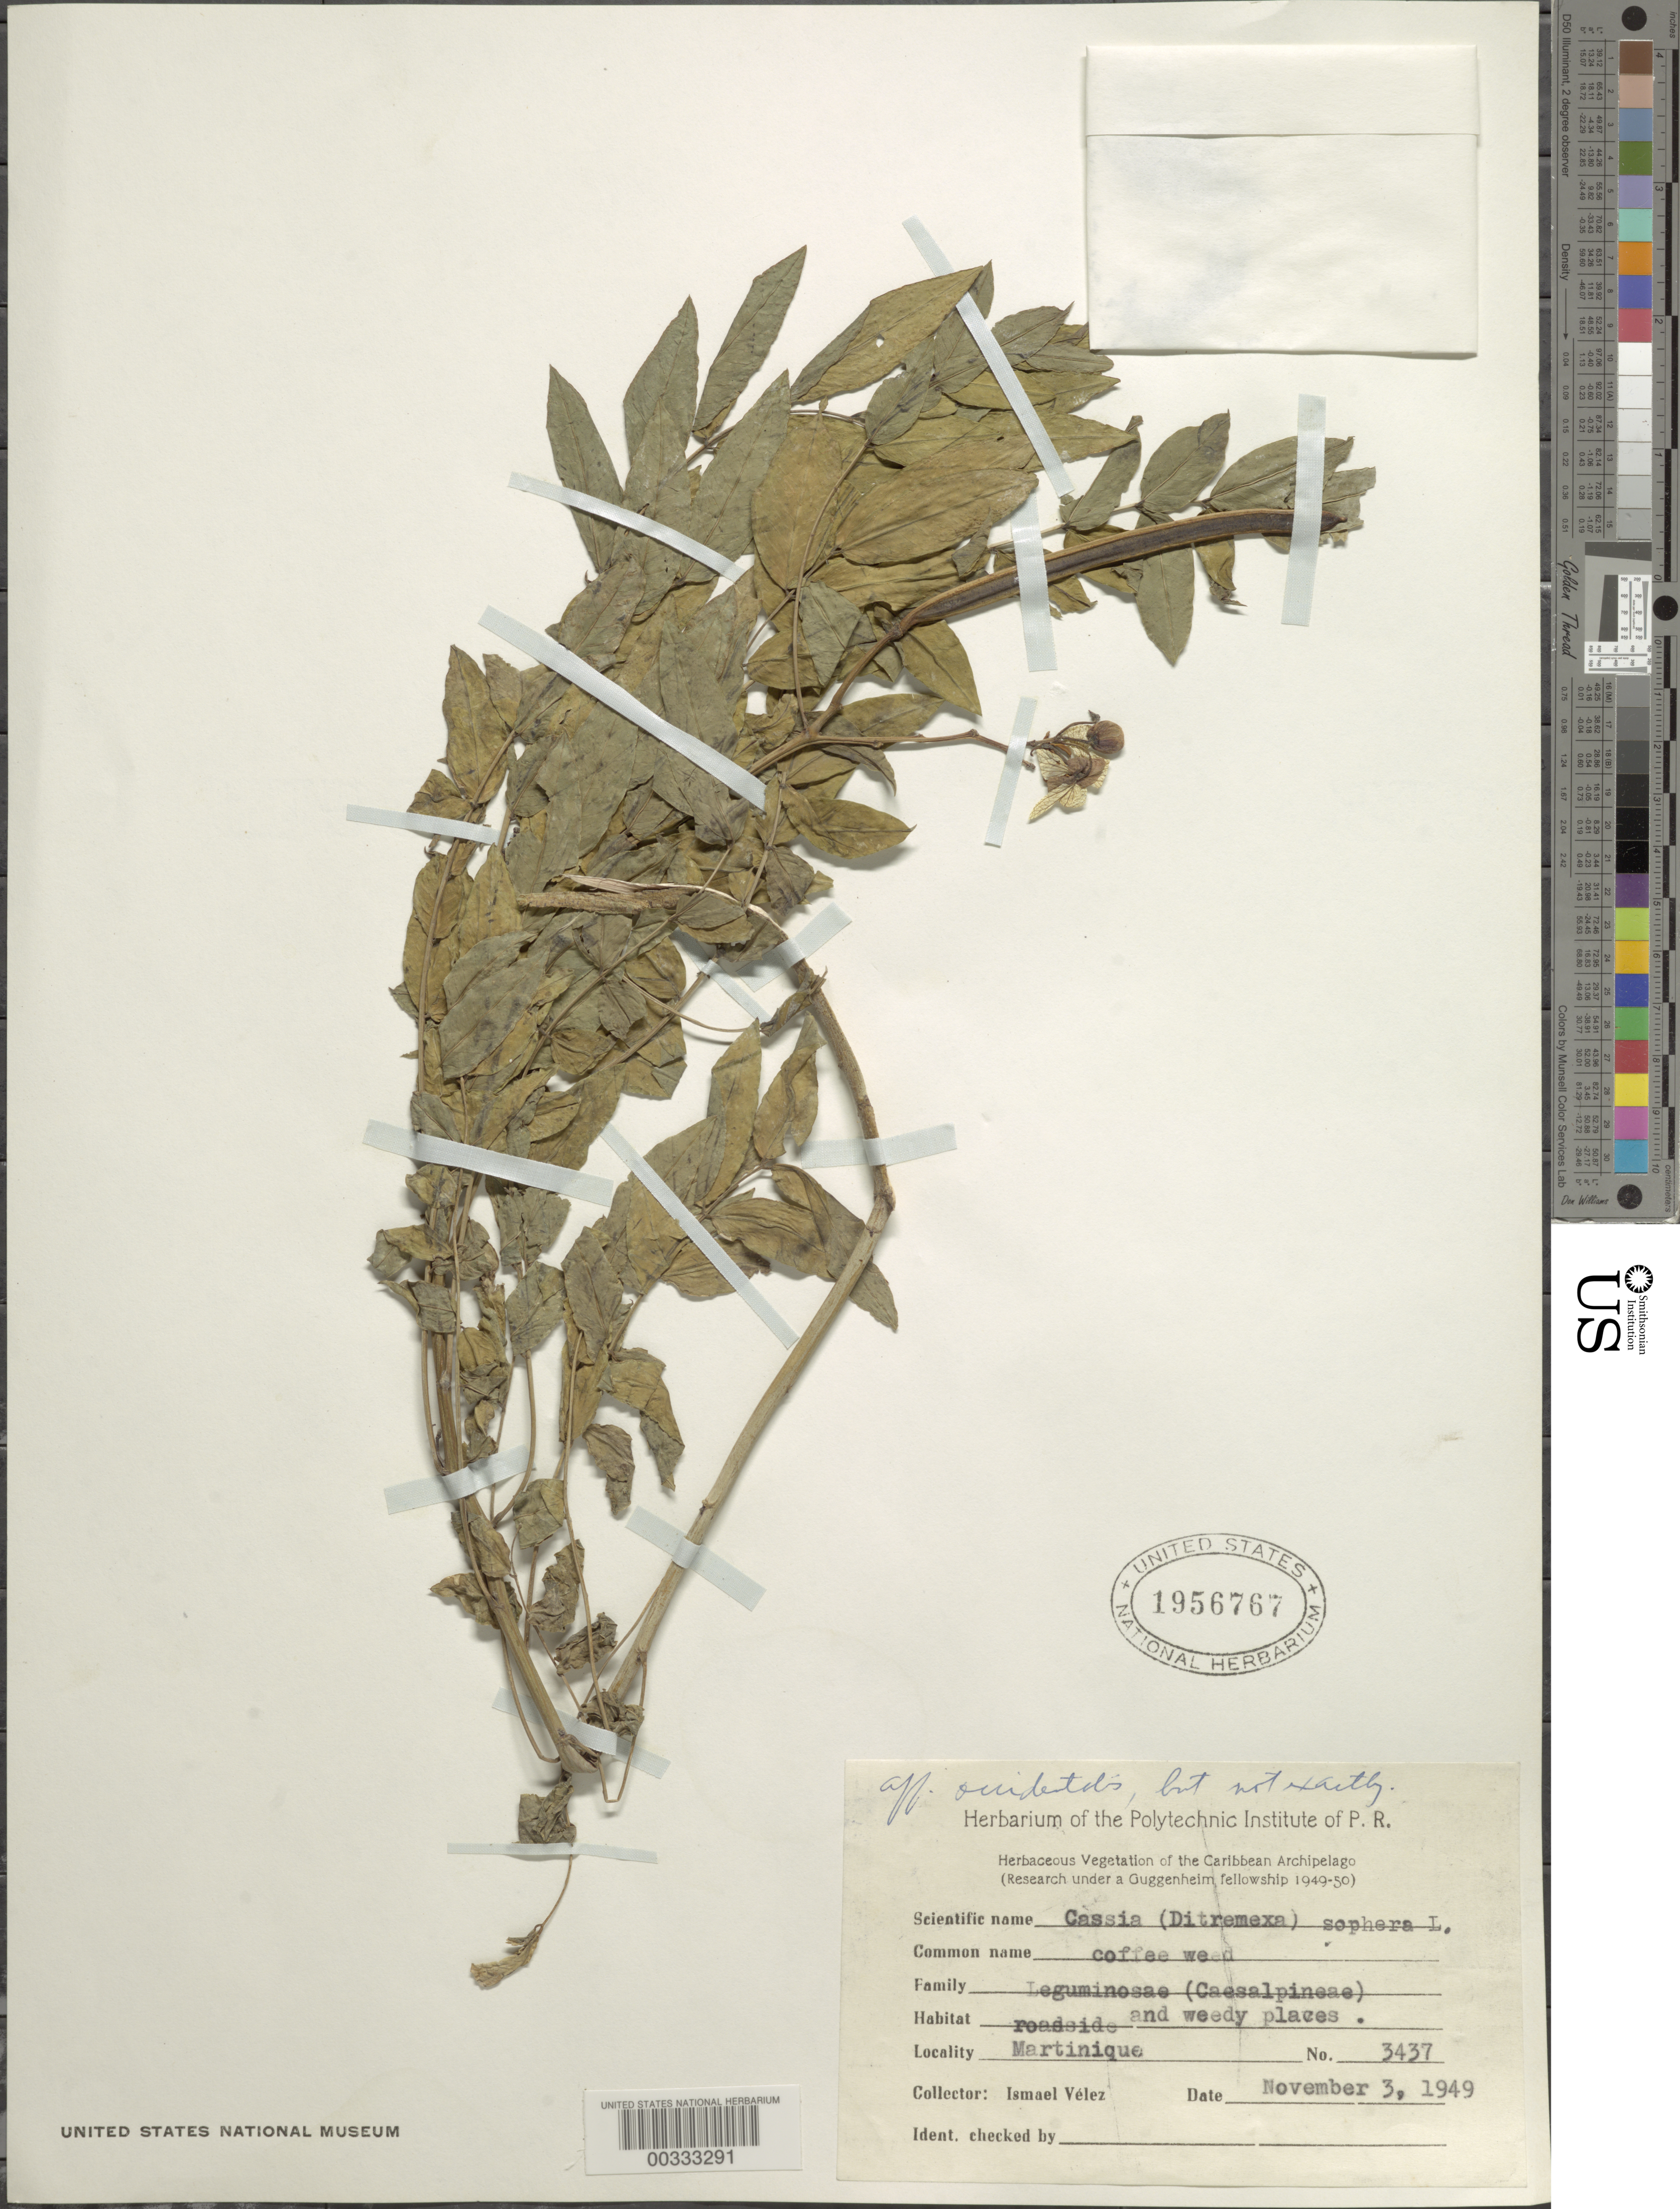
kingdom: Plantae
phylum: Tracheophyta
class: Magnoliopsida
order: Fabales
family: Fabaceae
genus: Senna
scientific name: Senna sophera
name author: (L.) Roxb.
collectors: I. Velez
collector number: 3437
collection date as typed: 03 Nov 1949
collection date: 1949-11-03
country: Martinique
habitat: Roadside and weedy places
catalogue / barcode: US 1956767